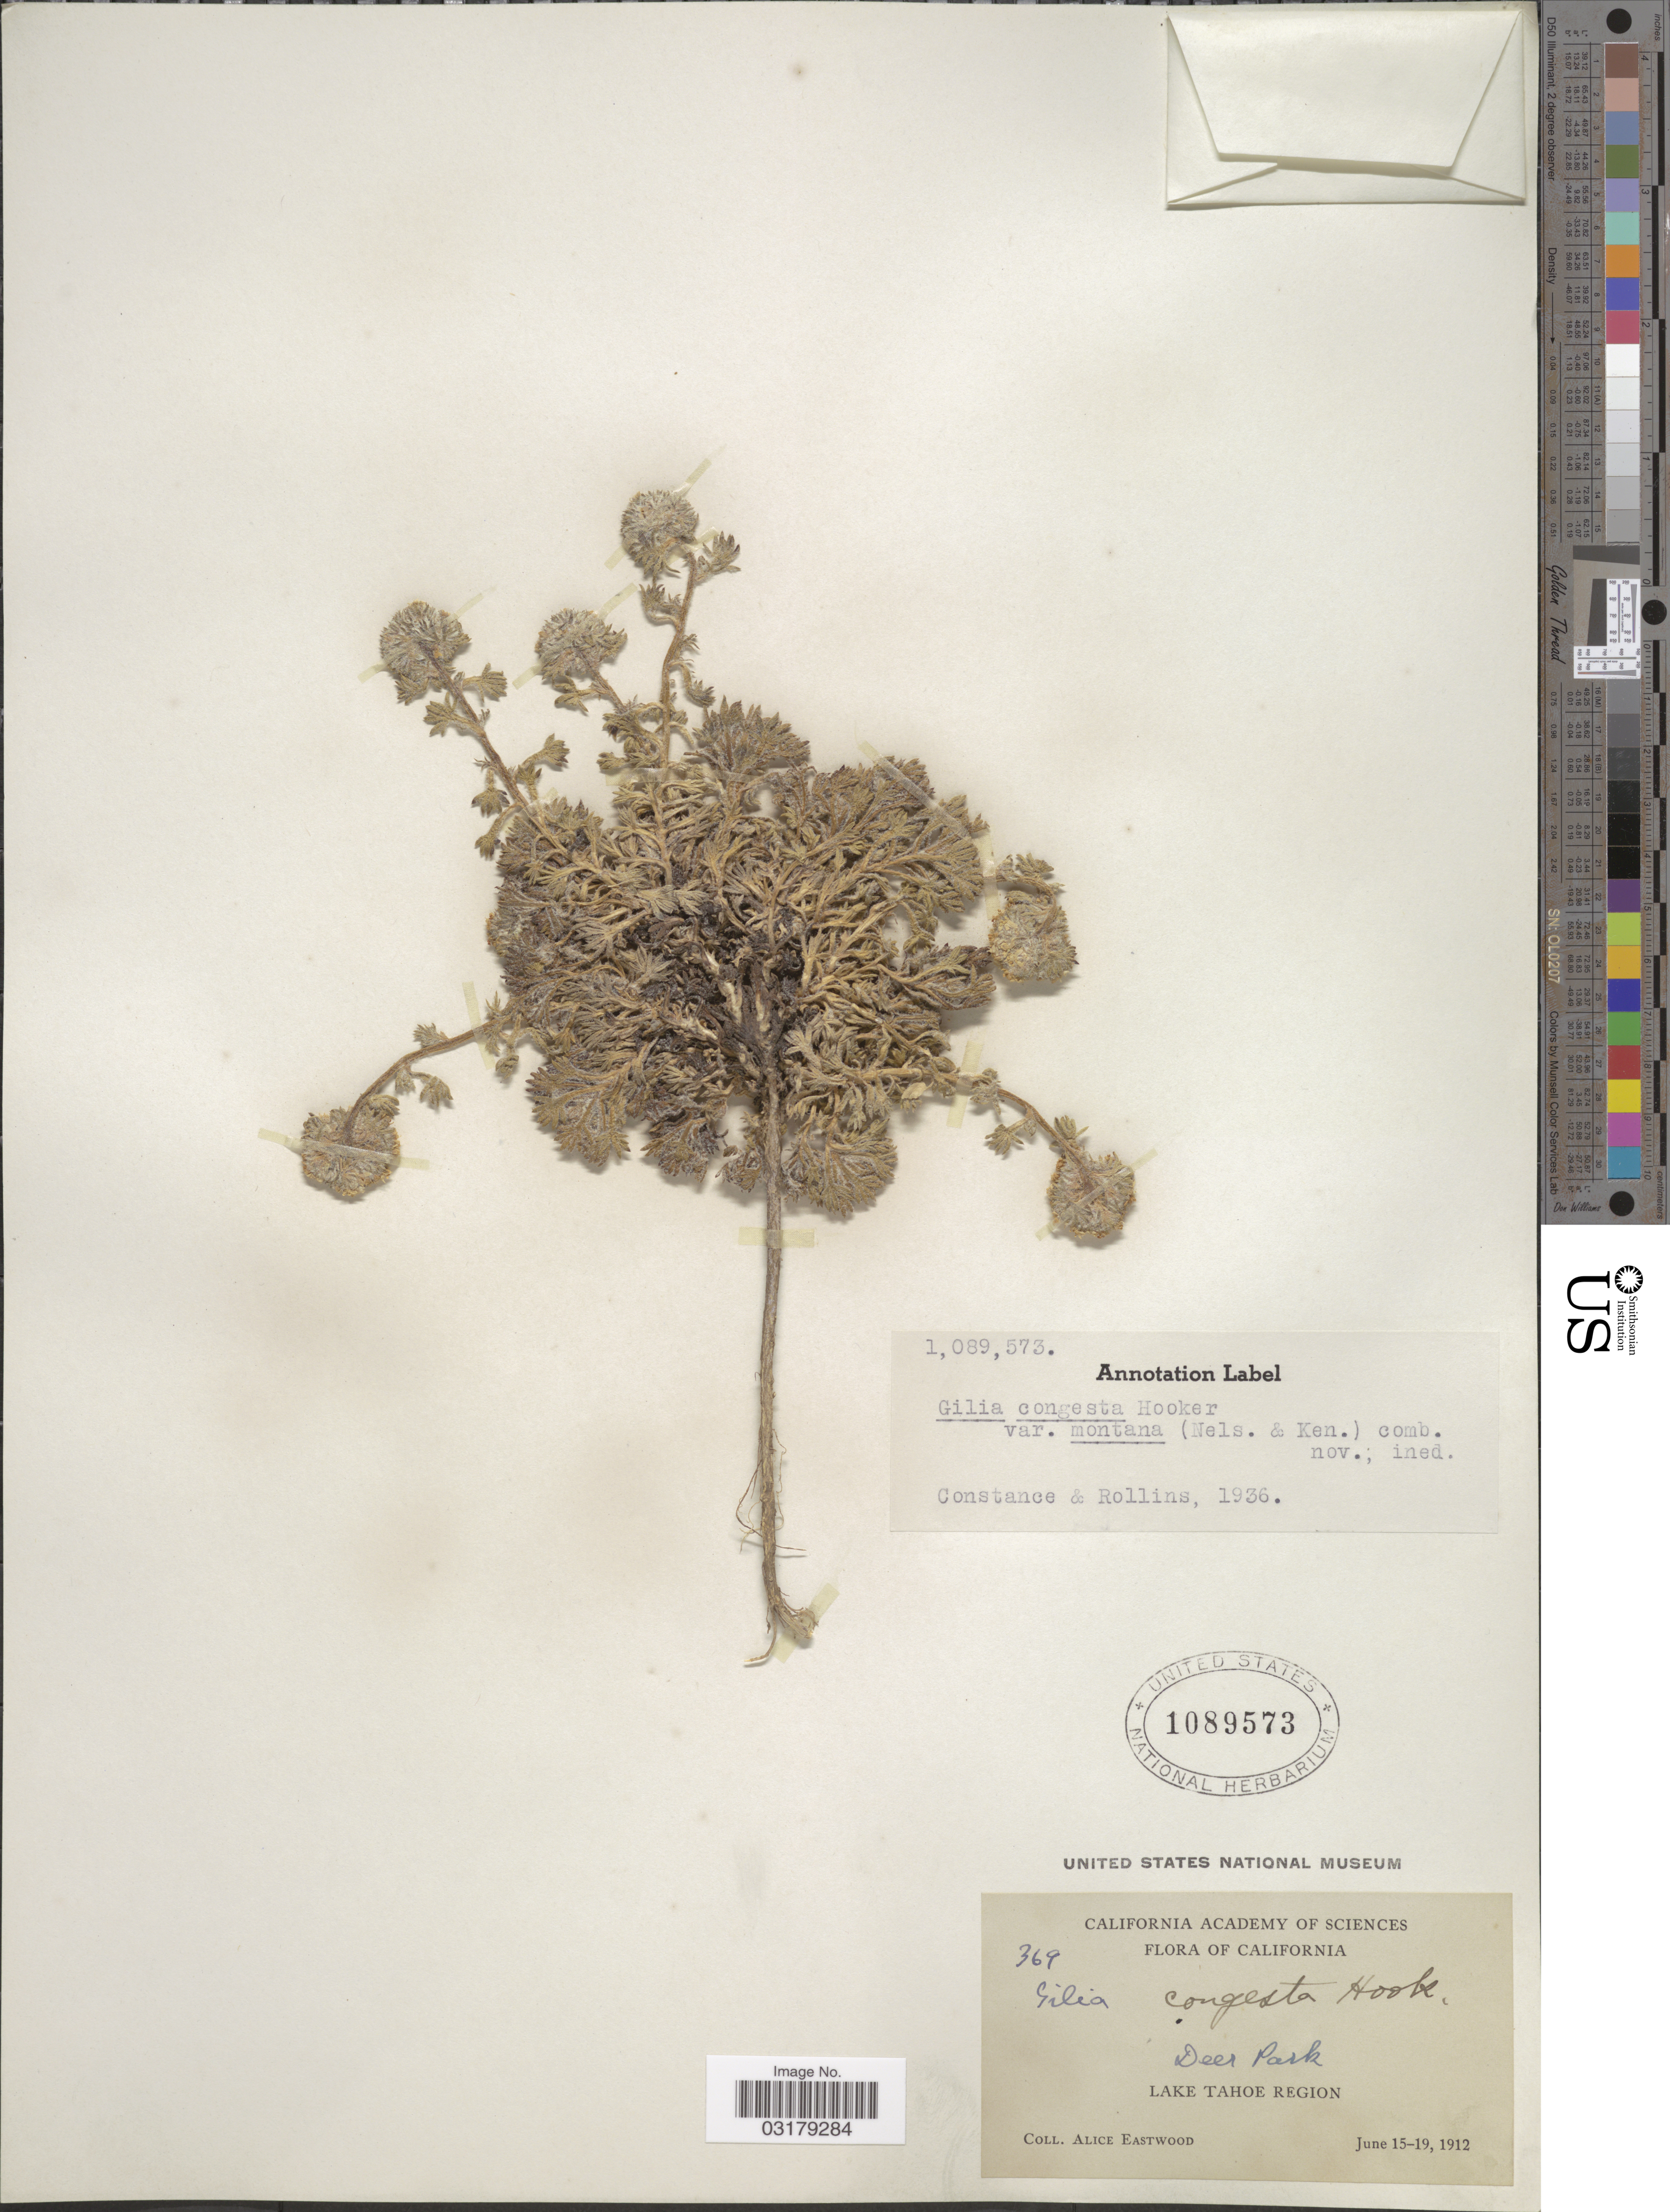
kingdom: Plantae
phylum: Tracheophyta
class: Magnoliopsida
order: Ericales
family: Polemoniaceae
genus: Ipomopsis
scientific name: Ipomopsis congesta var. montana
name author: (Constance & Rollins) Reveal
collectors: A. Eastwood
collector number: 269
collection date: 1912-06-15/1912-06-19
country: United States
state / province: California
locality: Deer Park. Lake Tahoe Region.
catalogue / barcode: US 1089573